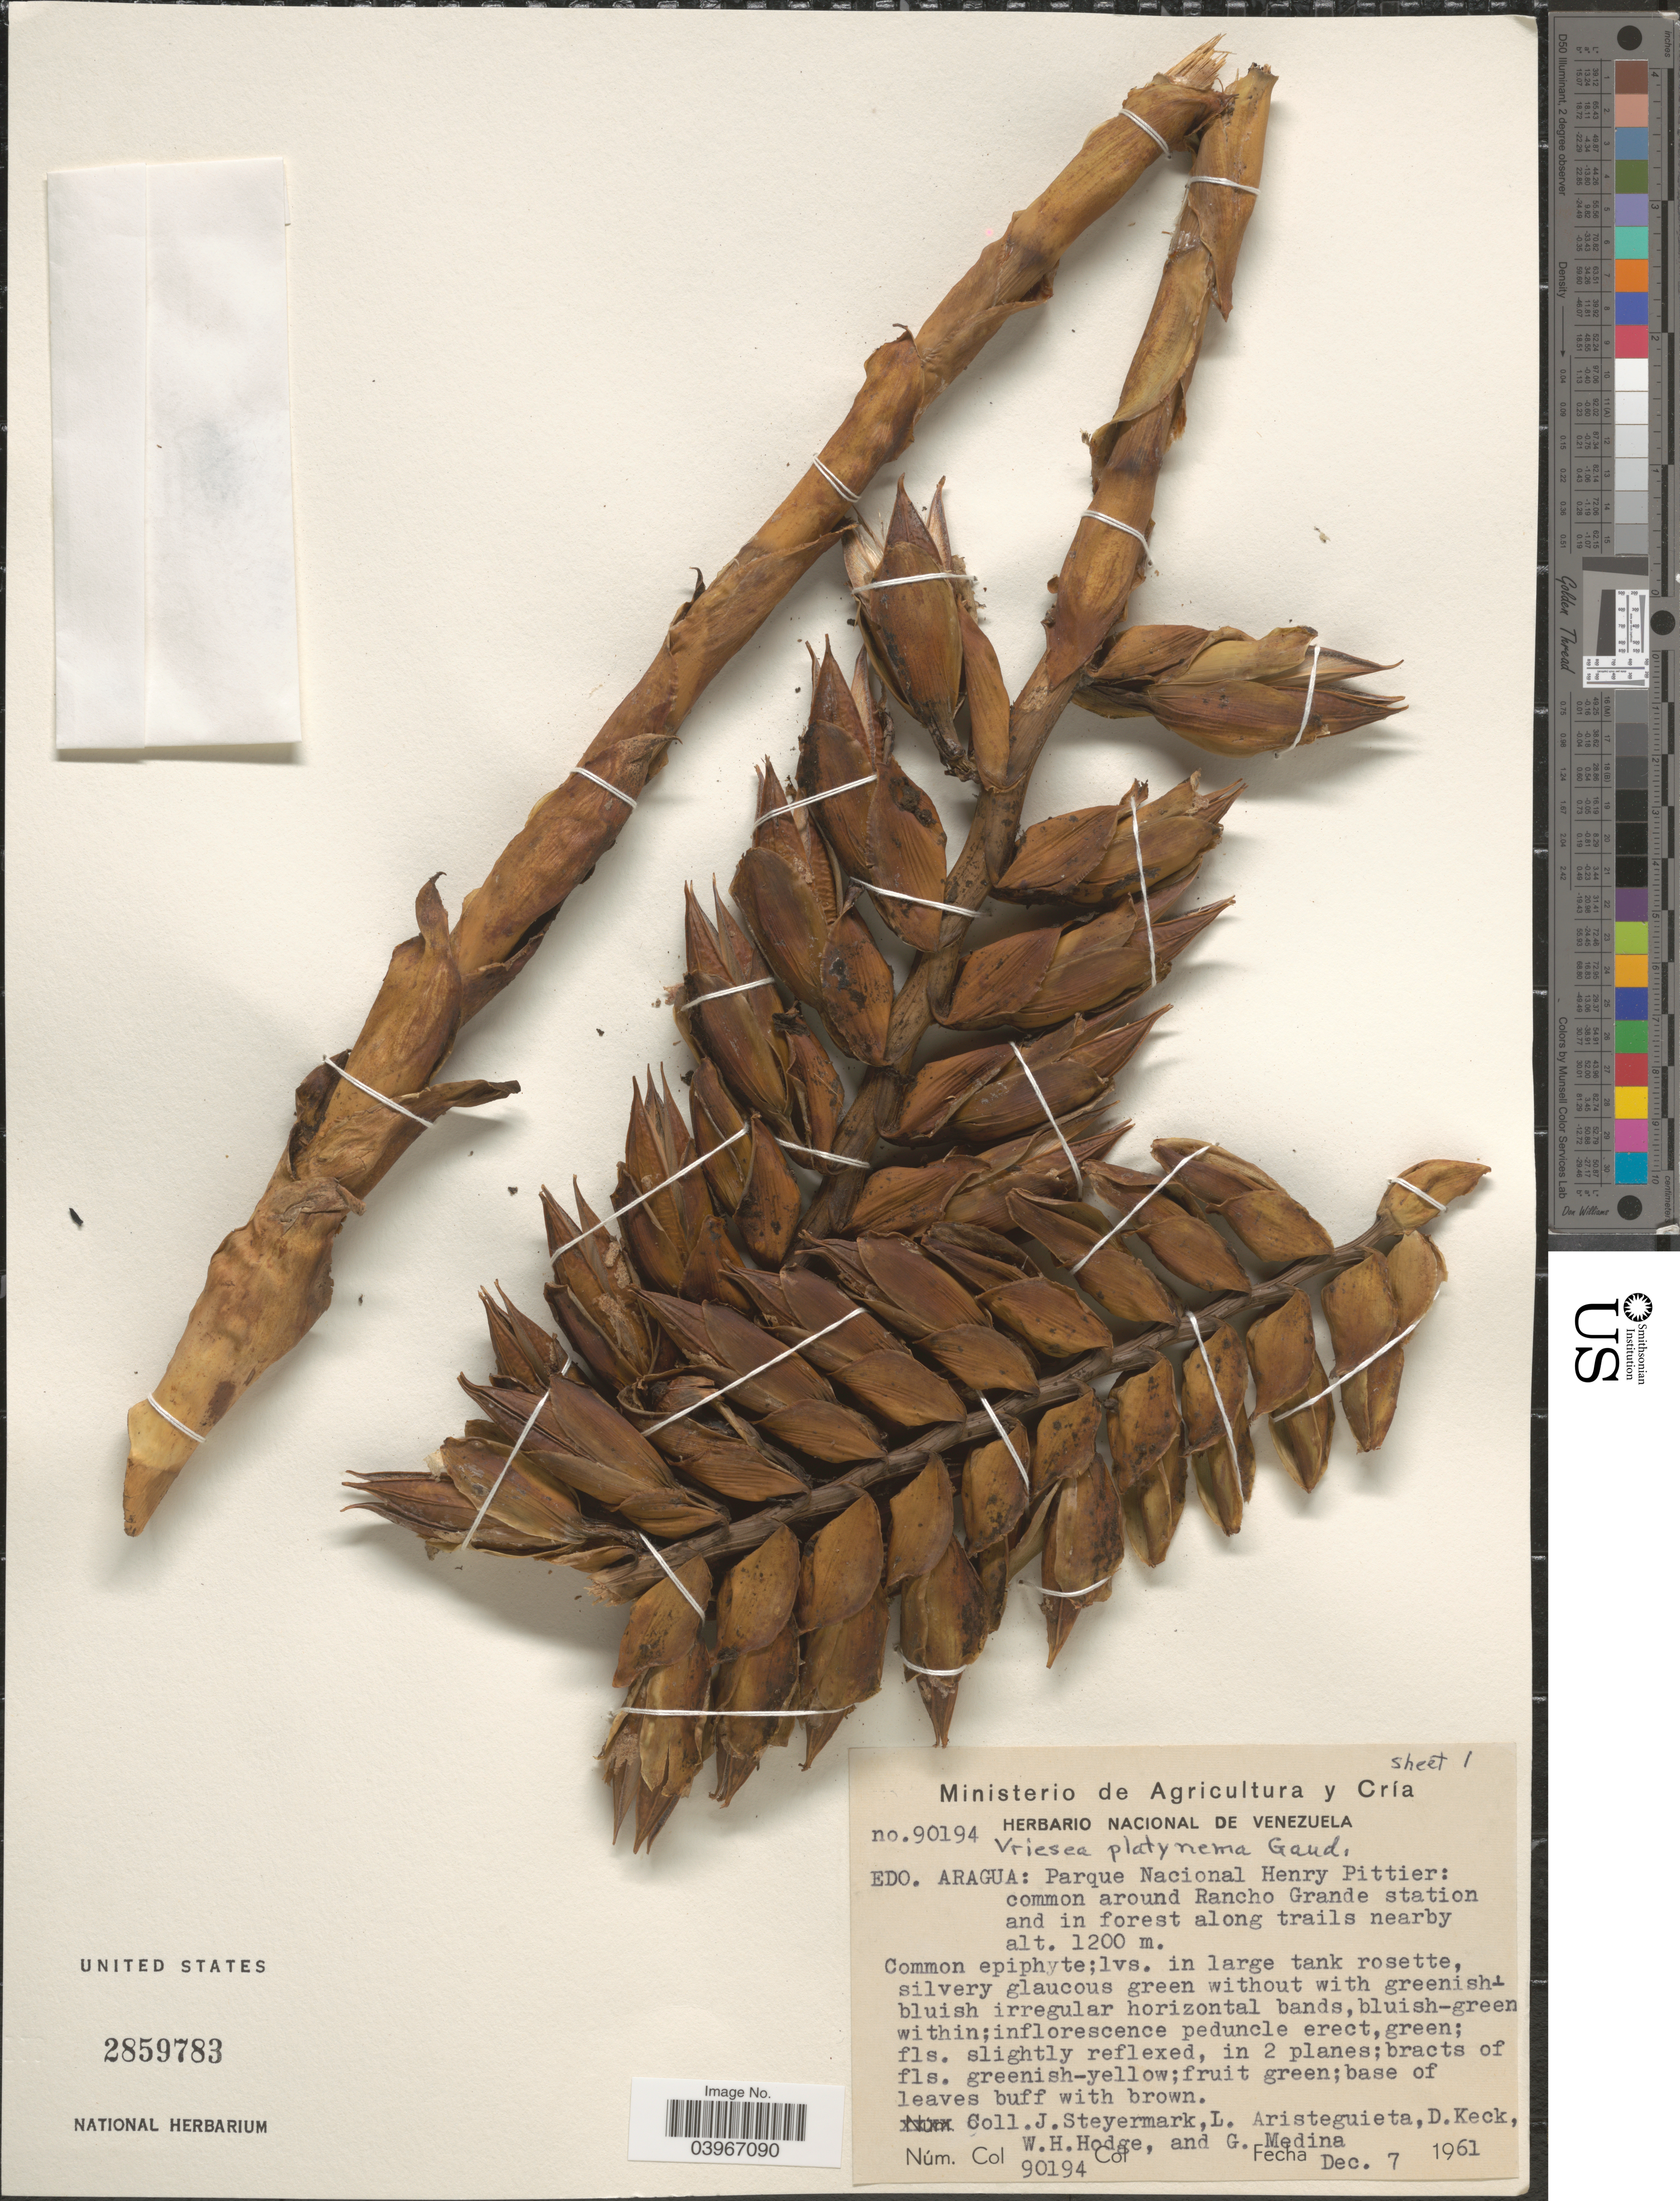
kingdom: Plantae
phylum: Tracheophyta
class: Liliopsida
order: Poales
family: Bromeliaceae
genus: Vriesea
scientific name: Vriesea platynema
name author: Gaudich.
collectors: J. Steyermark, L. Aristeguieta, D. Keck, W. Hodge & G. Medina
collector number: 90194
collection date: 1961-12-07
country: Venezuela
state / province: Aragua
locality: Edo. Aragua: Parque Nacional Henry Pittier: common around Rancho Grande station and in forest along trails nearby.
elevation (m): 1200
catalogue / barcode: US 2859783